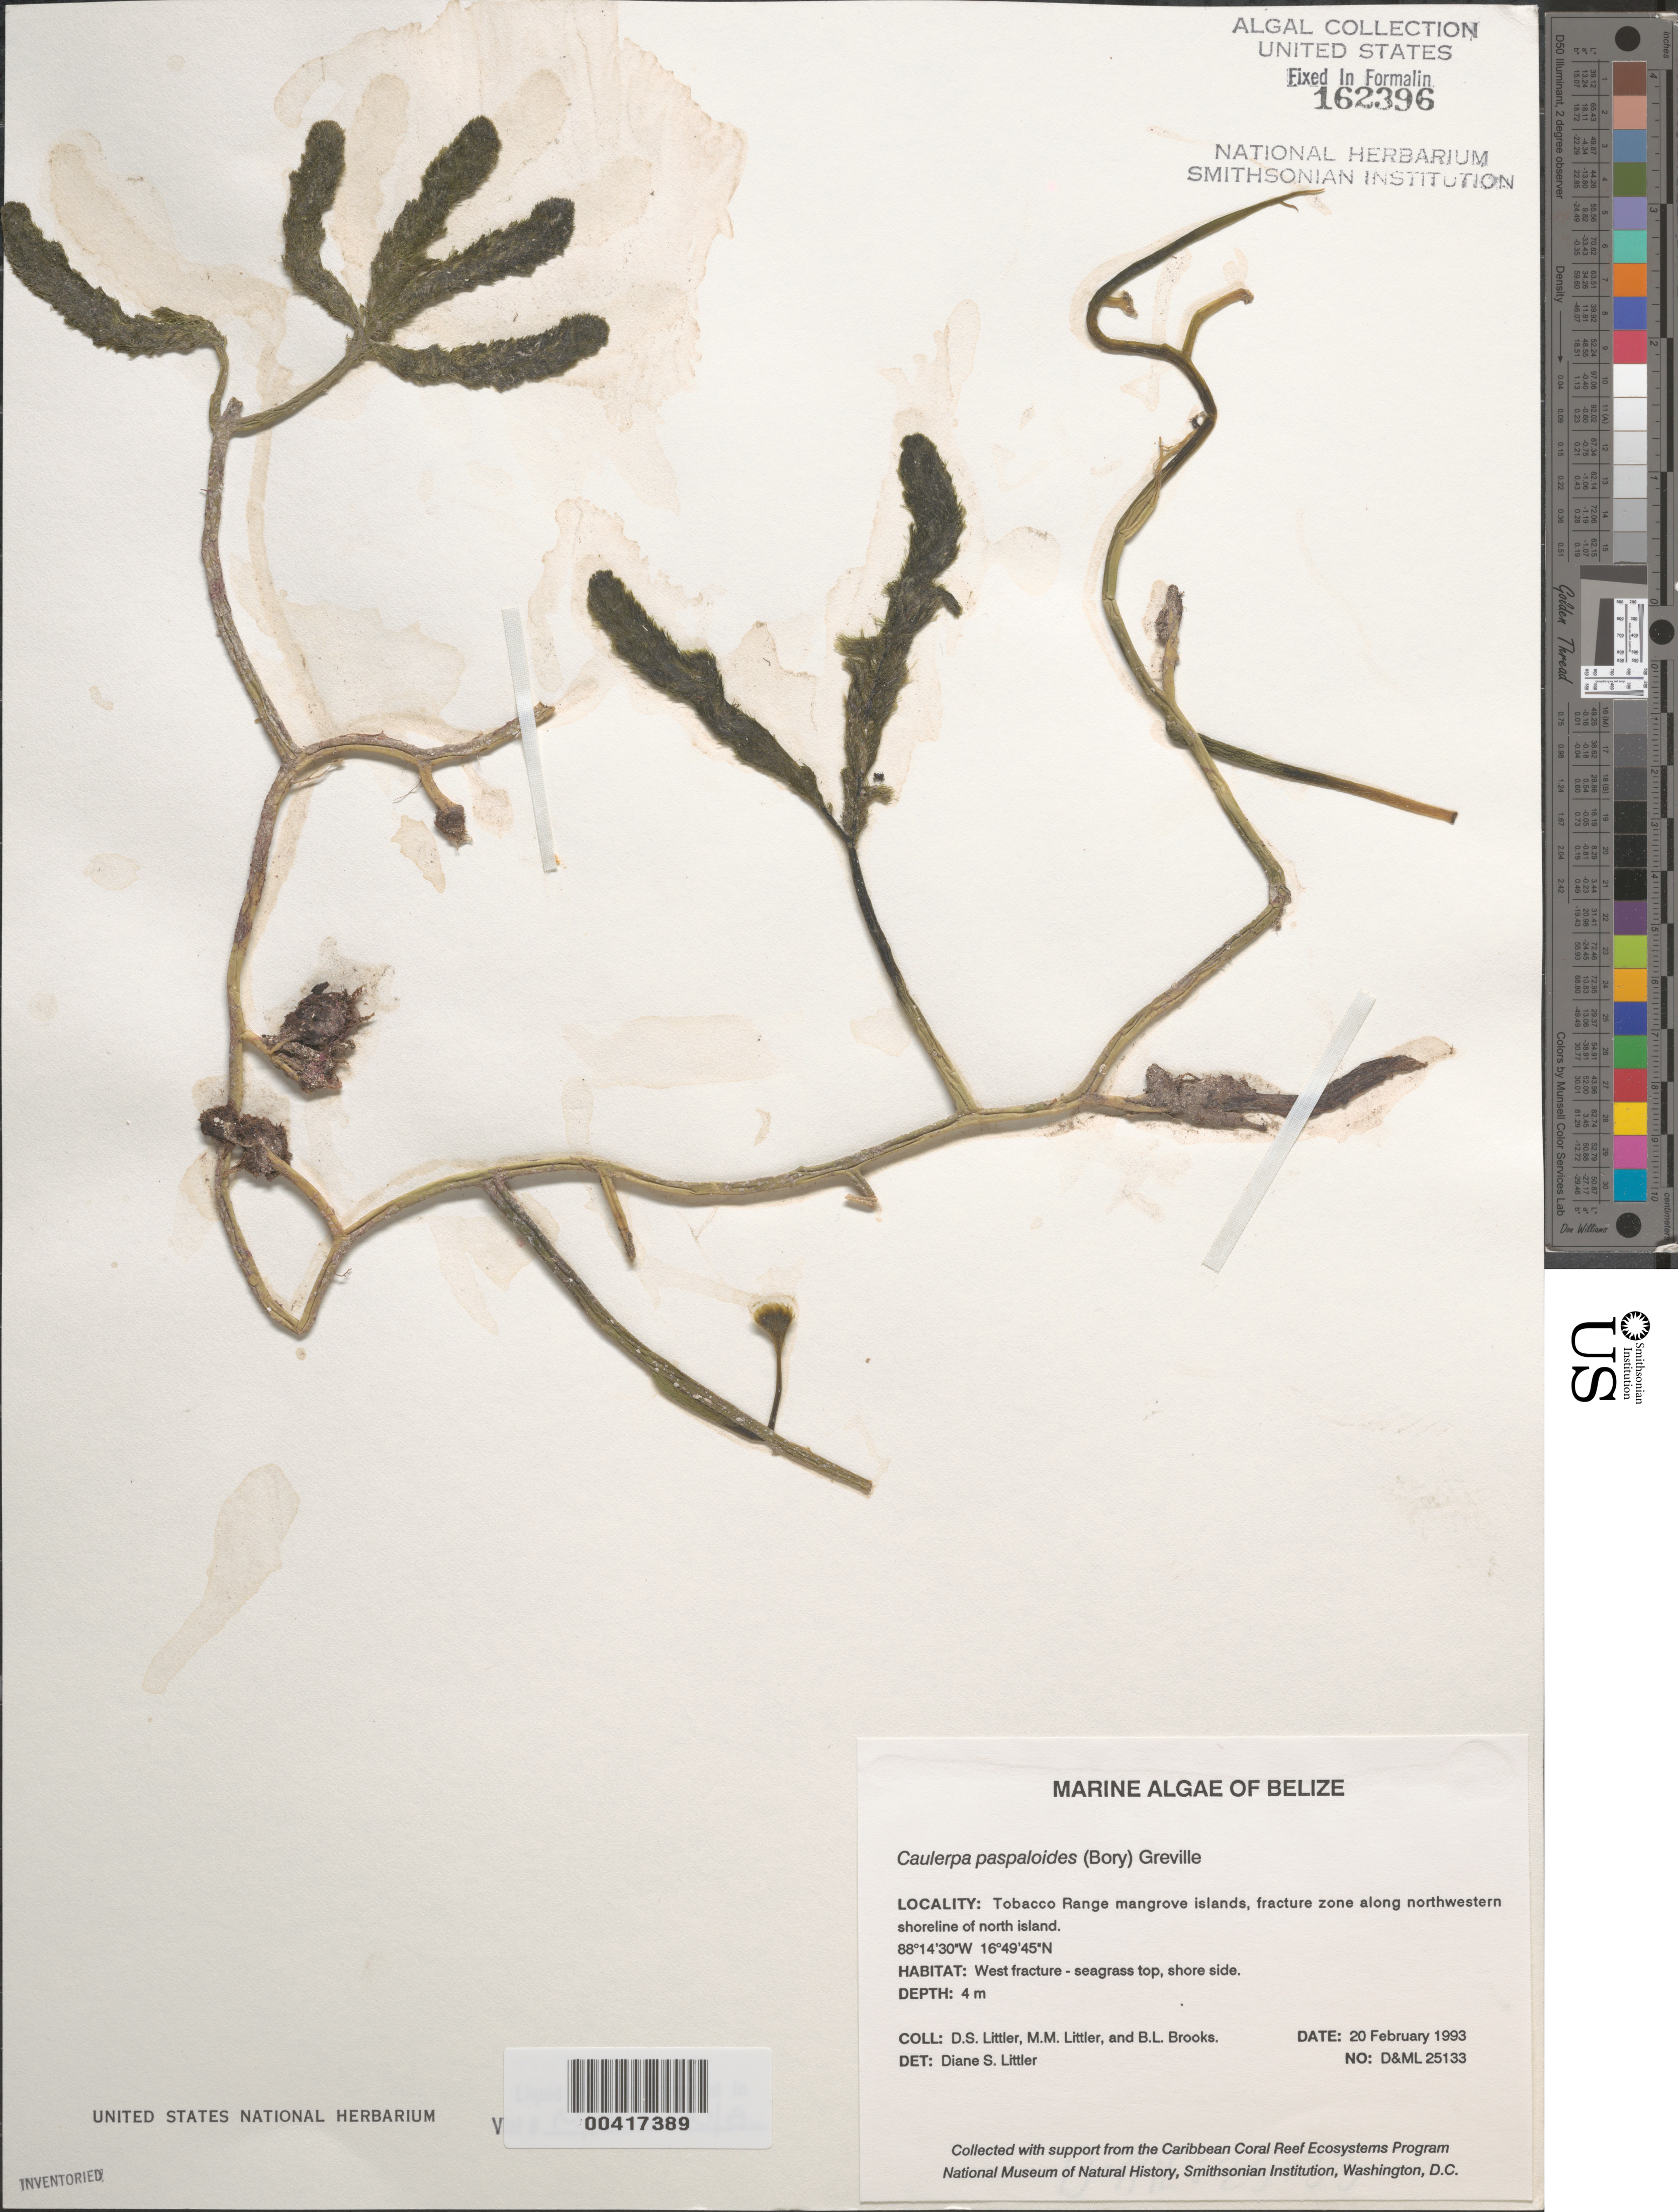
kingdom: Plantae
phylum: Chlorophyta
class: Ulvophyceae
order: Bryopsidales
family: Caulerpaceae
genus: Caulerpa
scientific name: Caulerpa paspaloides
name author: (Bory) Grev.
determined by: Littler, D. S.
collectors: D. S. Littler, M. M. Littler & B. Brooks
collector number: D&ML 25133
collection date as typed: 20 Feb 1993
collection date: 1993-02-20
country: Belize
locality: Tobacco Range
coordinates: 16 49'45"N, 88 14'30"W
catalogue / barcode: US 162396